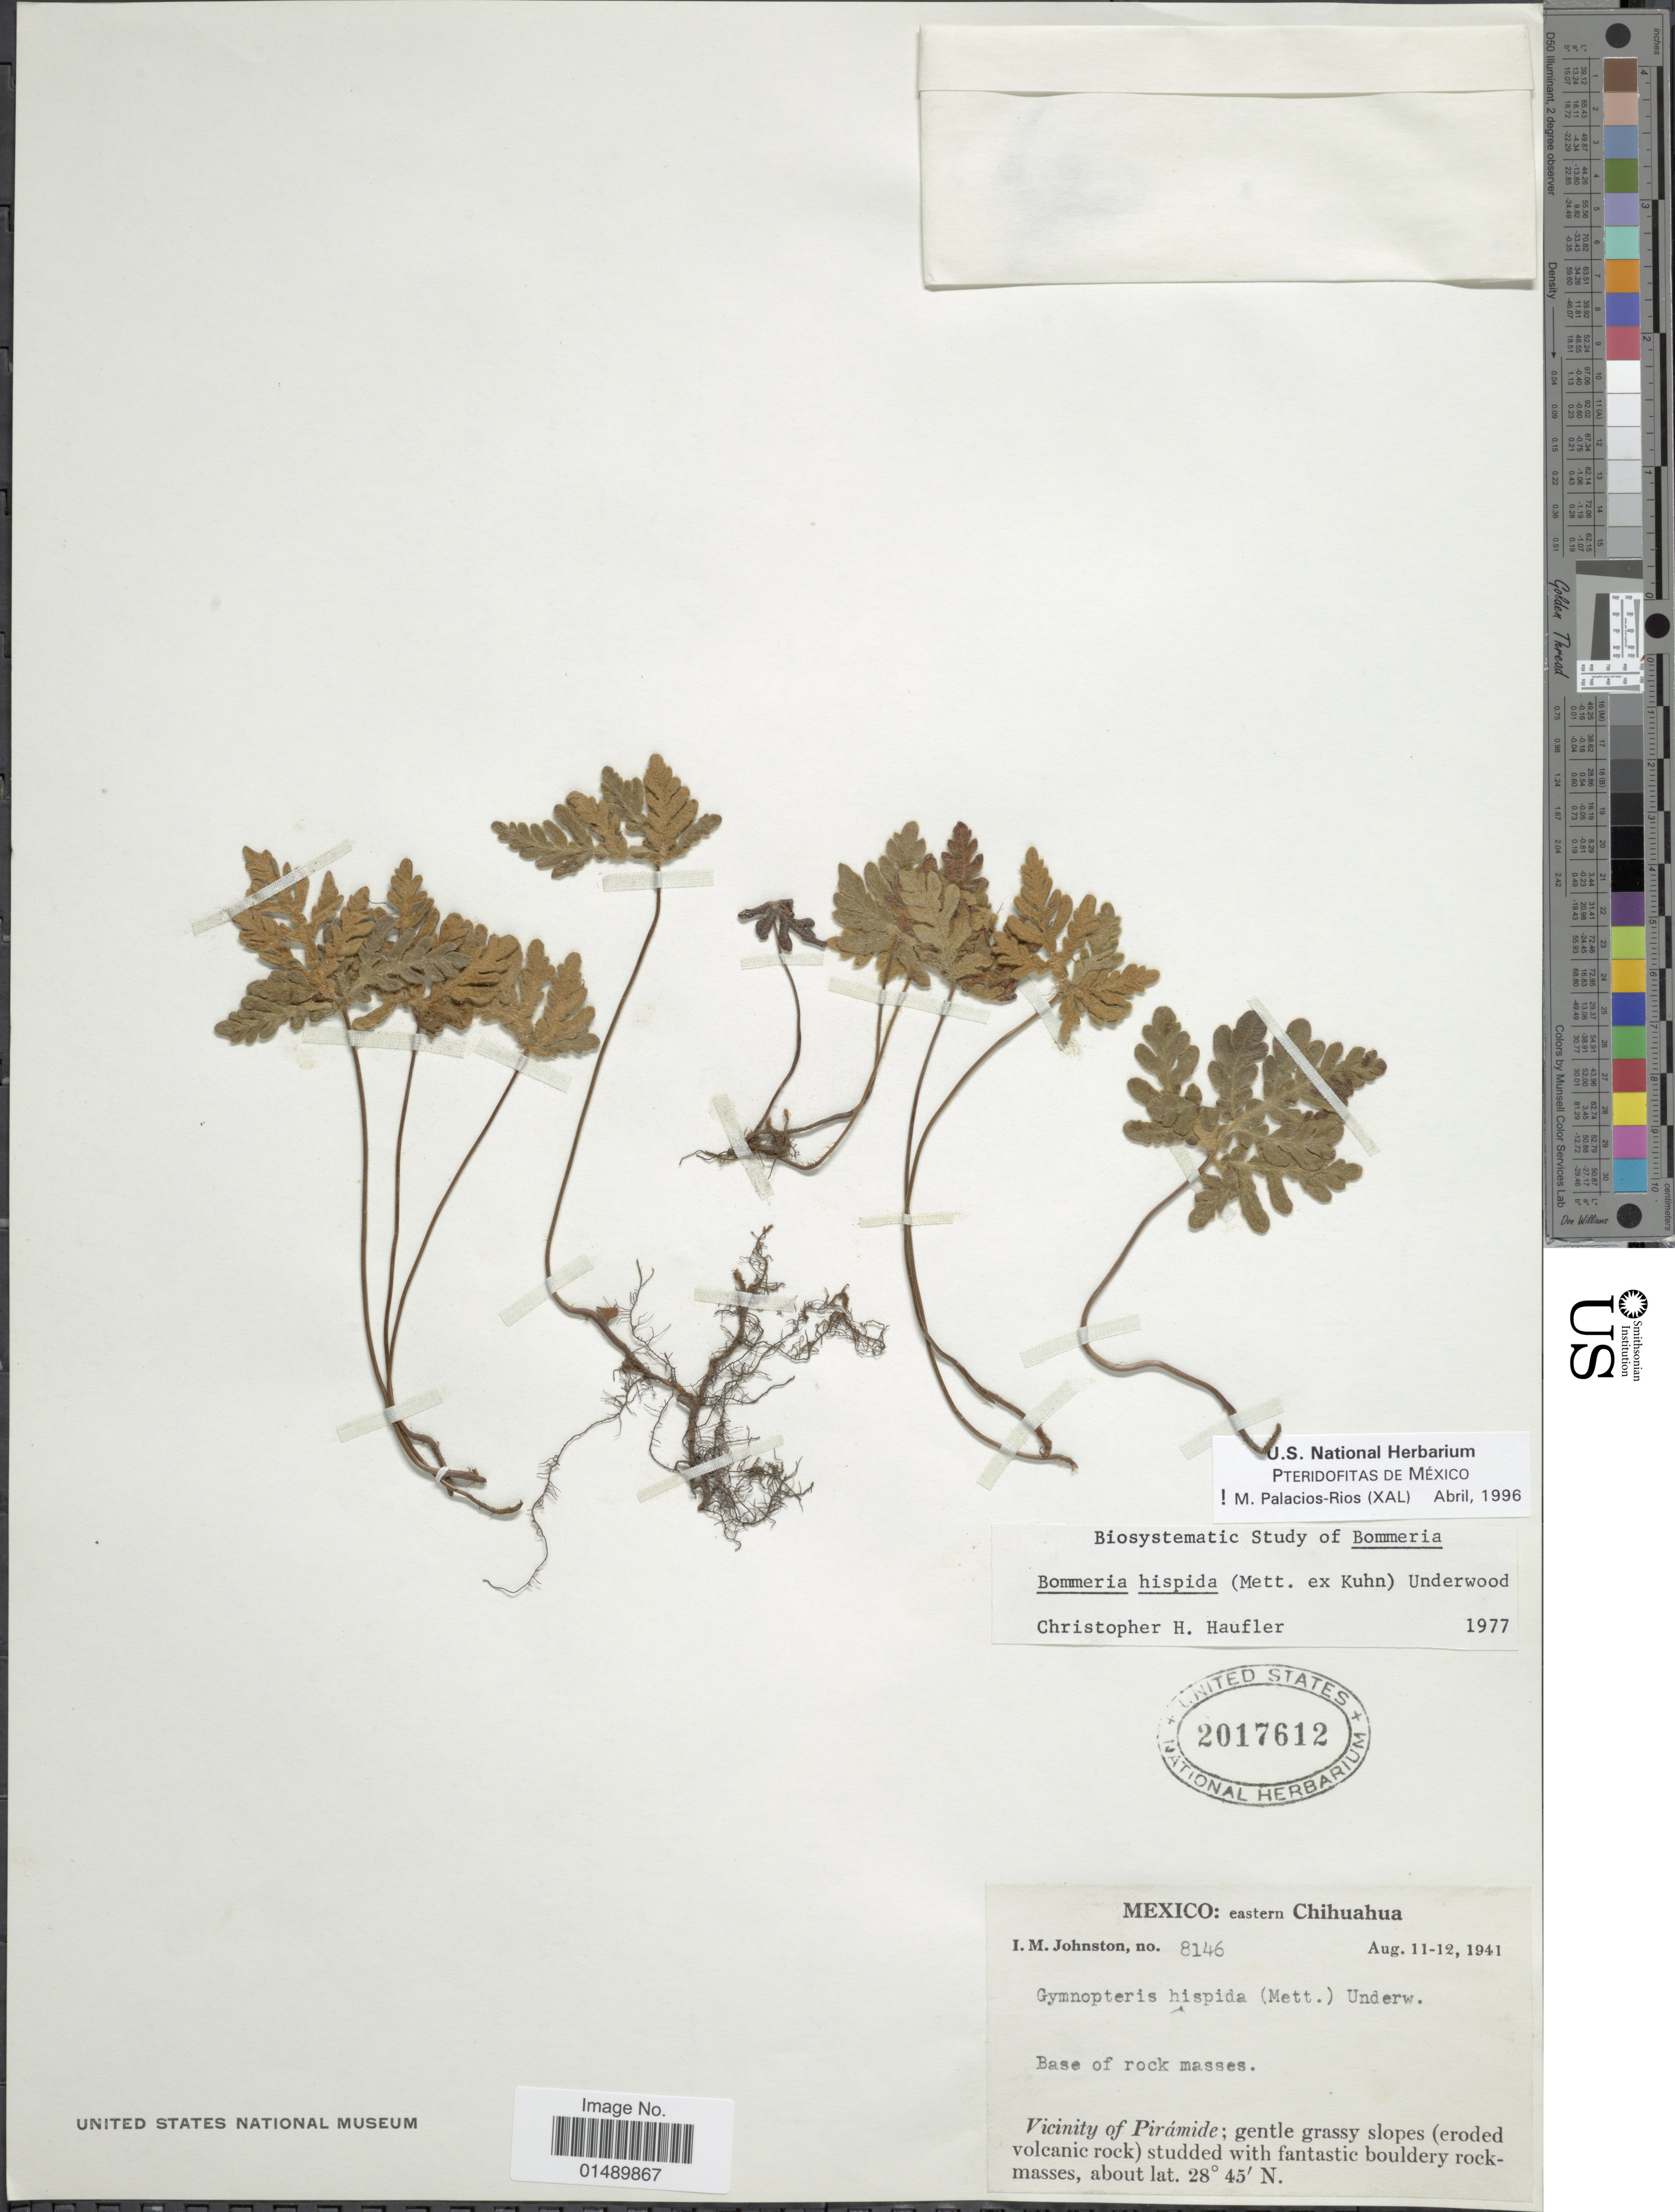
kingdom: Plantae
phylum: Tracheophyta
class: Polypodiopsida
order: Polypodiales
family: Pteridaceae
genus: Bommeria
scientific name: Bommeria hispida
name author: (Mett. ex Kuhn) Underw.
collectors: I.M. Johnston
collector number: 8146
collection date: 1941-08-11/1941-08-12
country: Mexico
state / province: Chihuahua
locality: Mexico, eastern Chihuahua, vicinity of Piramide; gentle grassy slopes (eroded volcanic rock).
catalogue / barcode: US 2017612